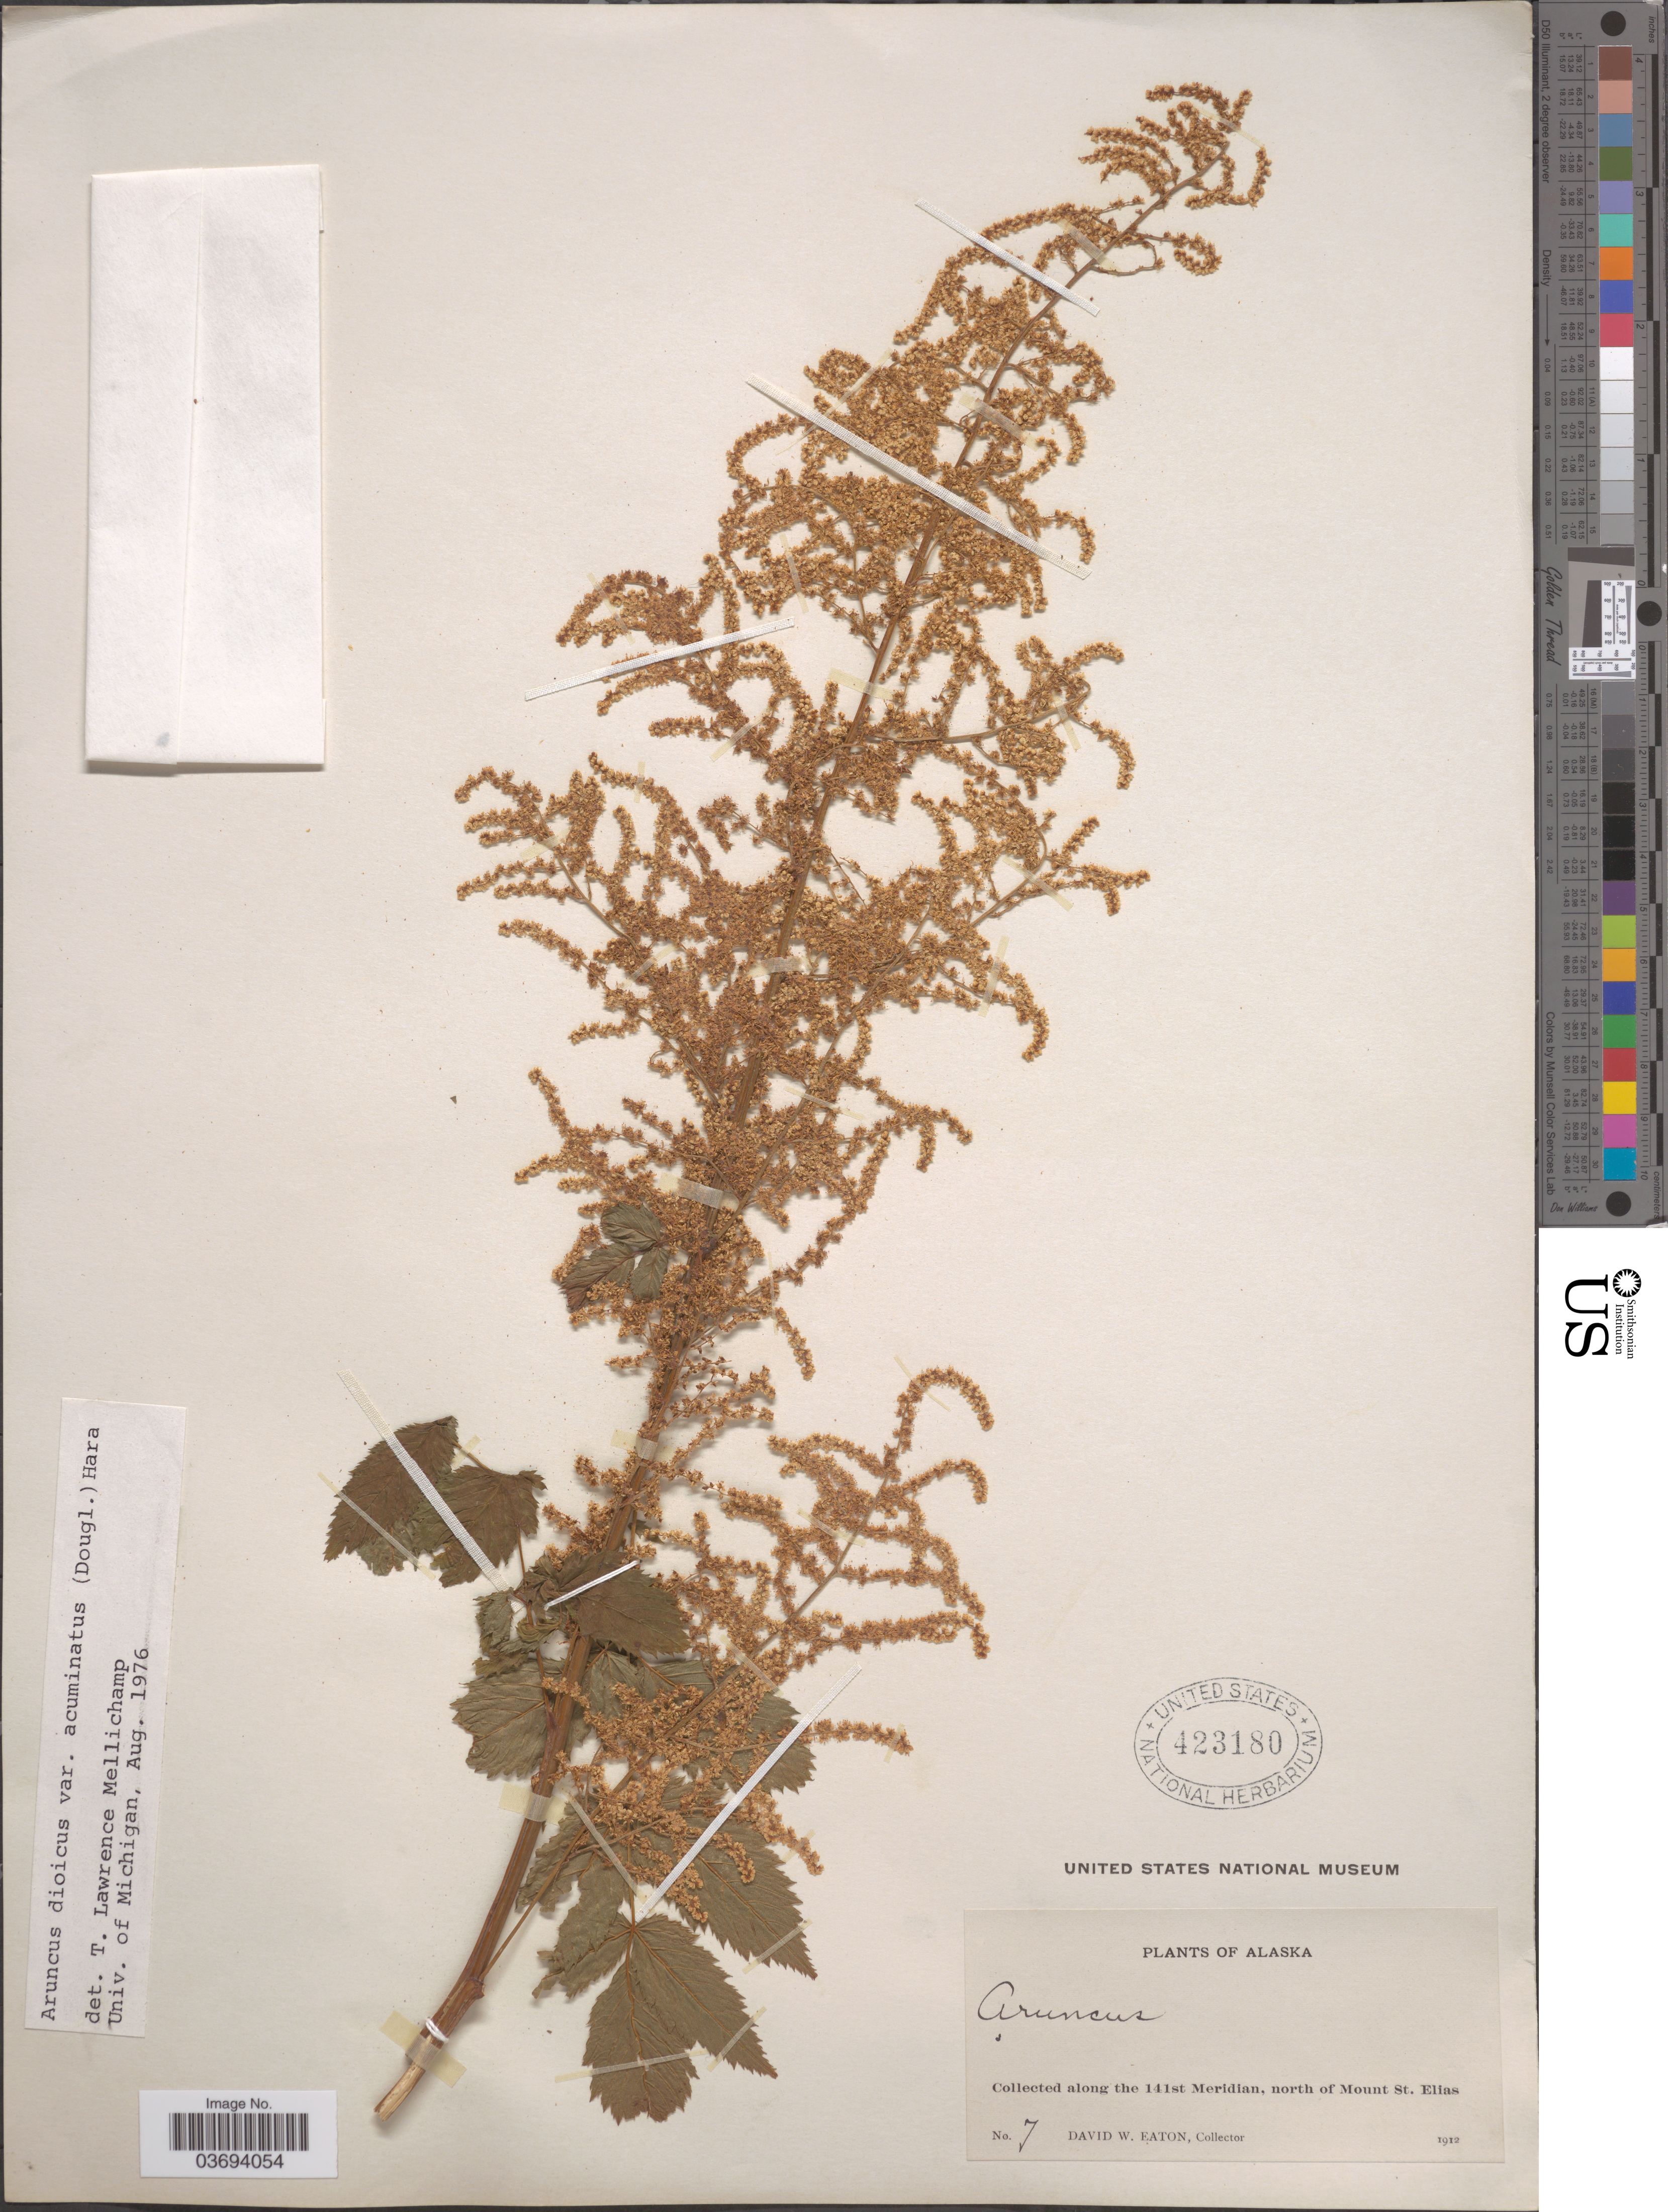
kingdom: Plantae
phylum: Tracheophyta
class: Magnoliopsida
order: Rosales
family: Rosaceae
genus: Aruncus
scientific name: Aruncus dioicus var. acuminatus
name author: (Rydb.) H. Hara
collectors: D. Eaton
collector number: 7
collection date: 1912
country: United States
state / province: Alaska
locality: Along the 141st Meridian, north of Mount St. Elias.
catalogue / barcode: US 423180